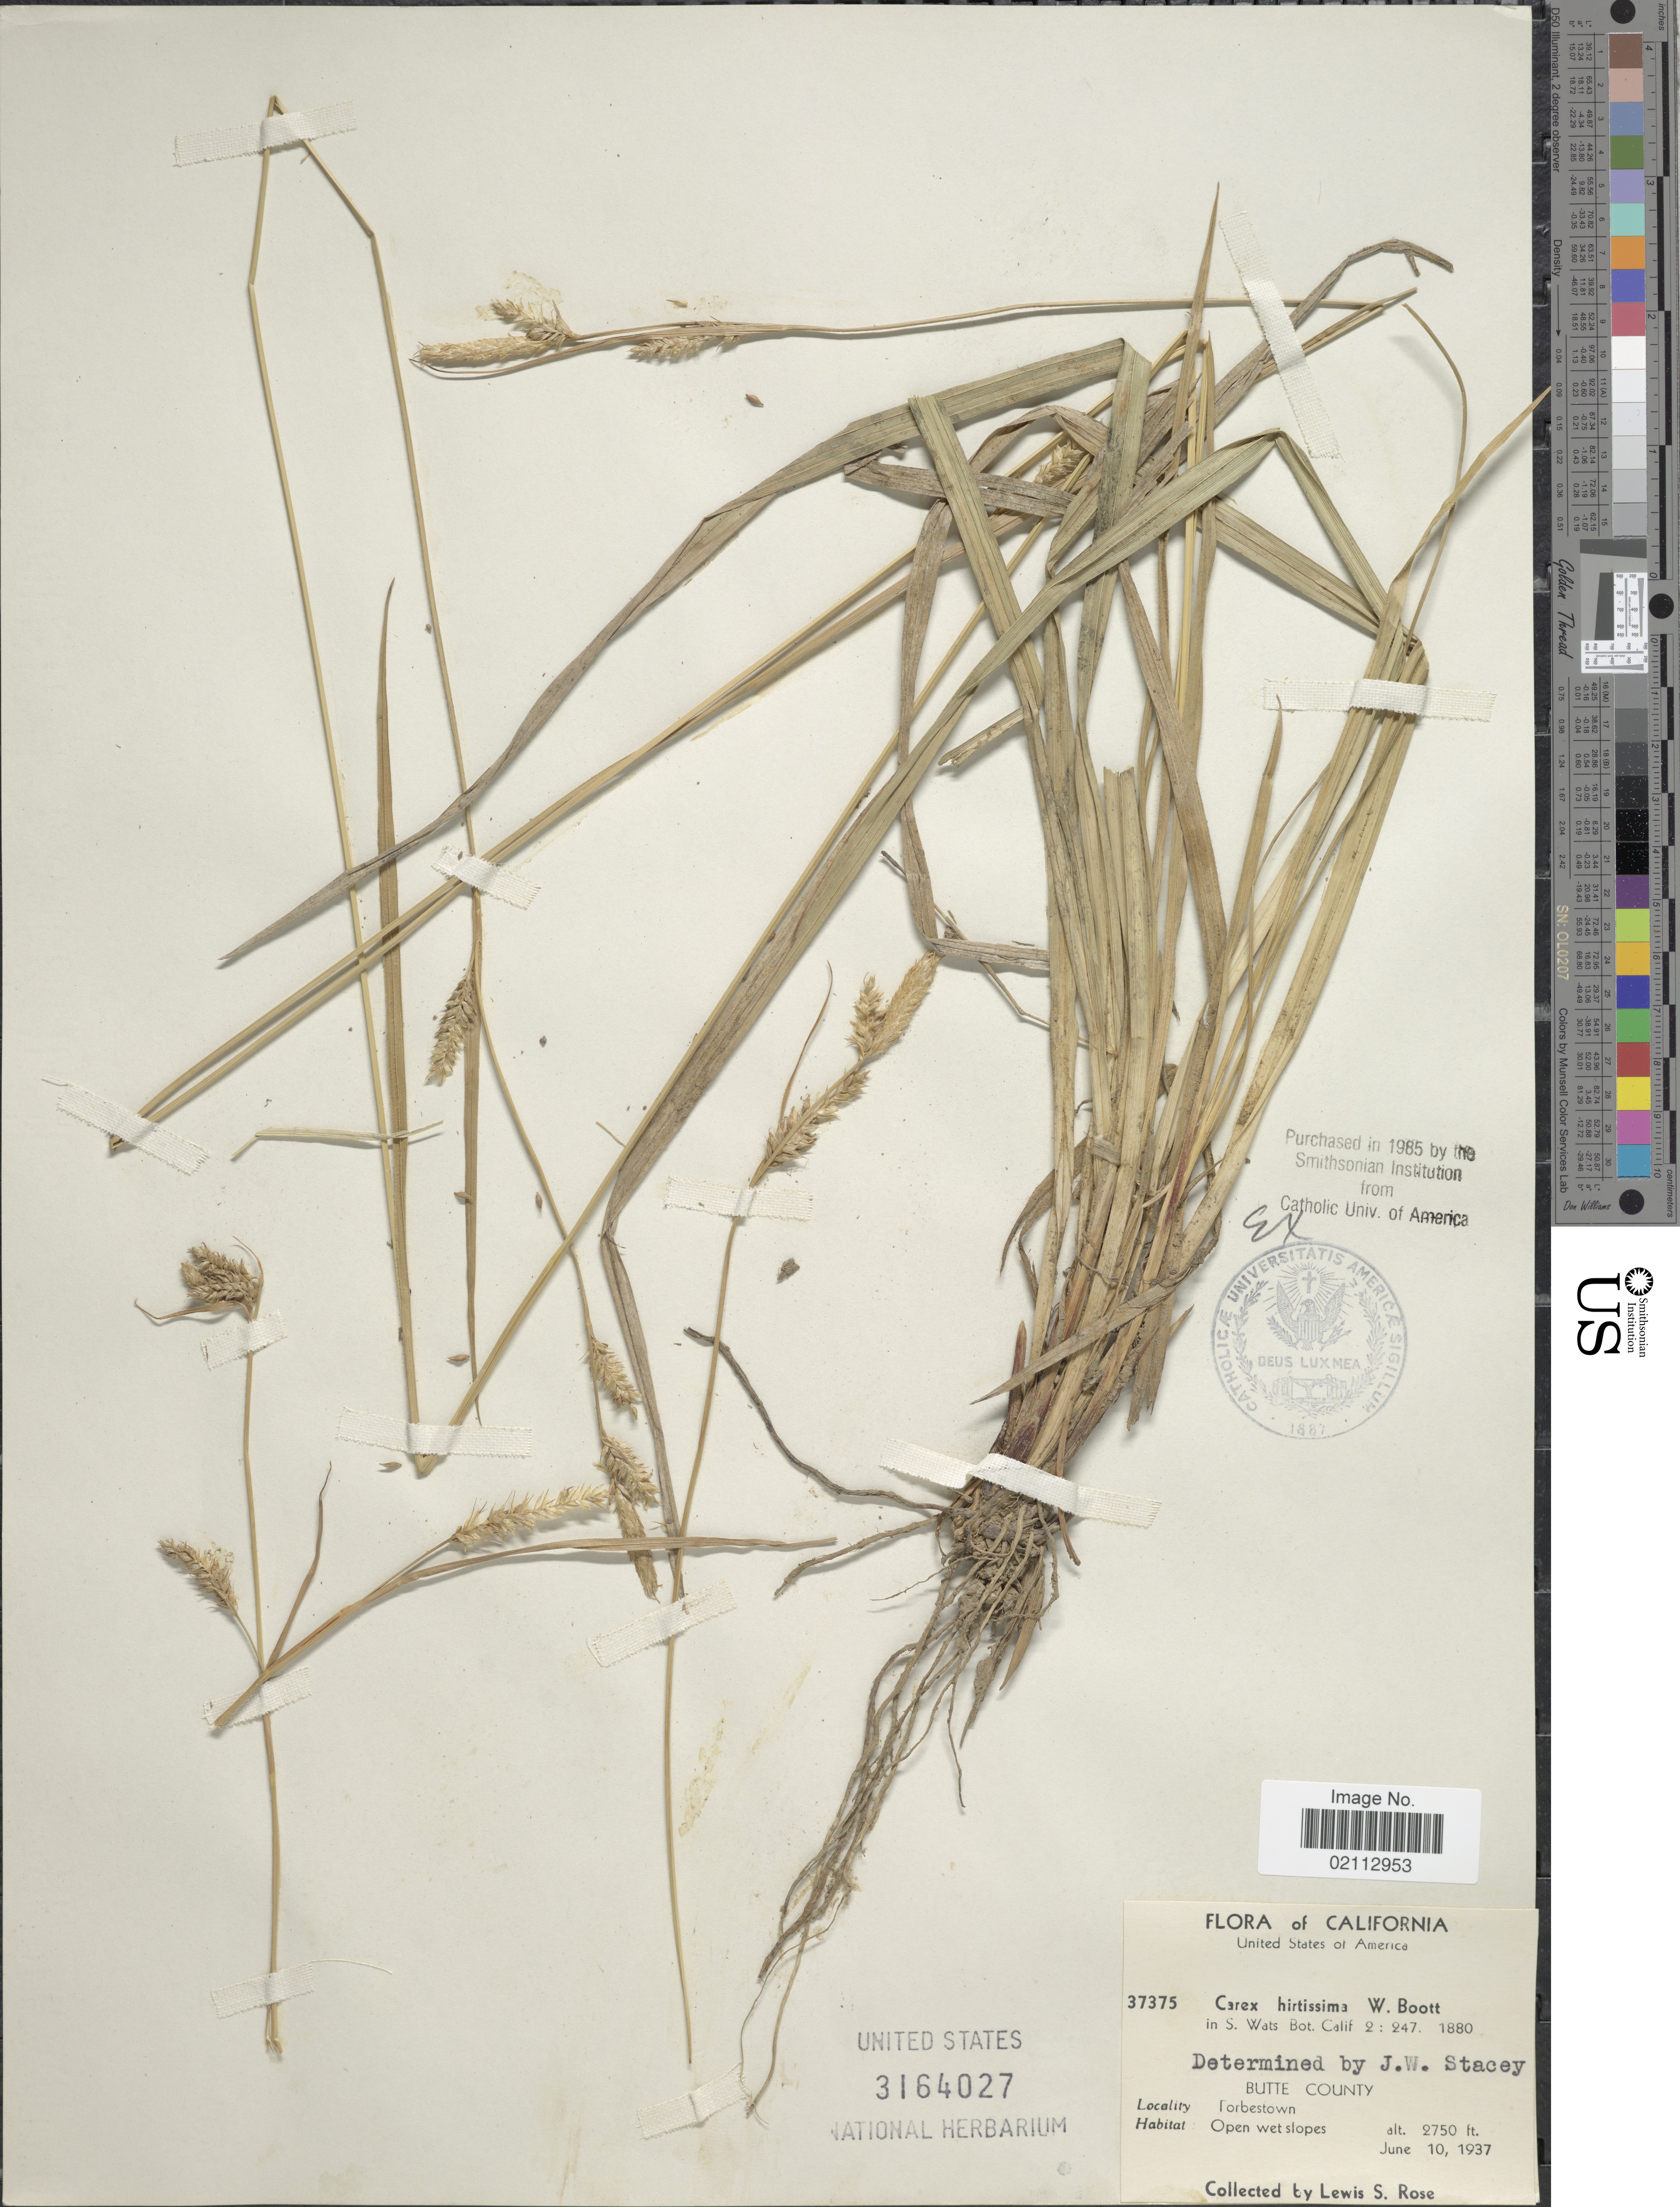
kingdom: Plantae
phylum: Tracheophyta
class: Liliopsida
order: Poales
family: Cyperaceae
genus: Carex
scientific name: Carex hirtissima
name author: W. Boott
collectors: L. S. Rose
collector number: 37375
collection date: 1937-06-10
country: United States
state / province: California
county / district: Butte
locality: Butte County. Torbestown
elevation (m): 838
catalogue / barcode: US 3164027